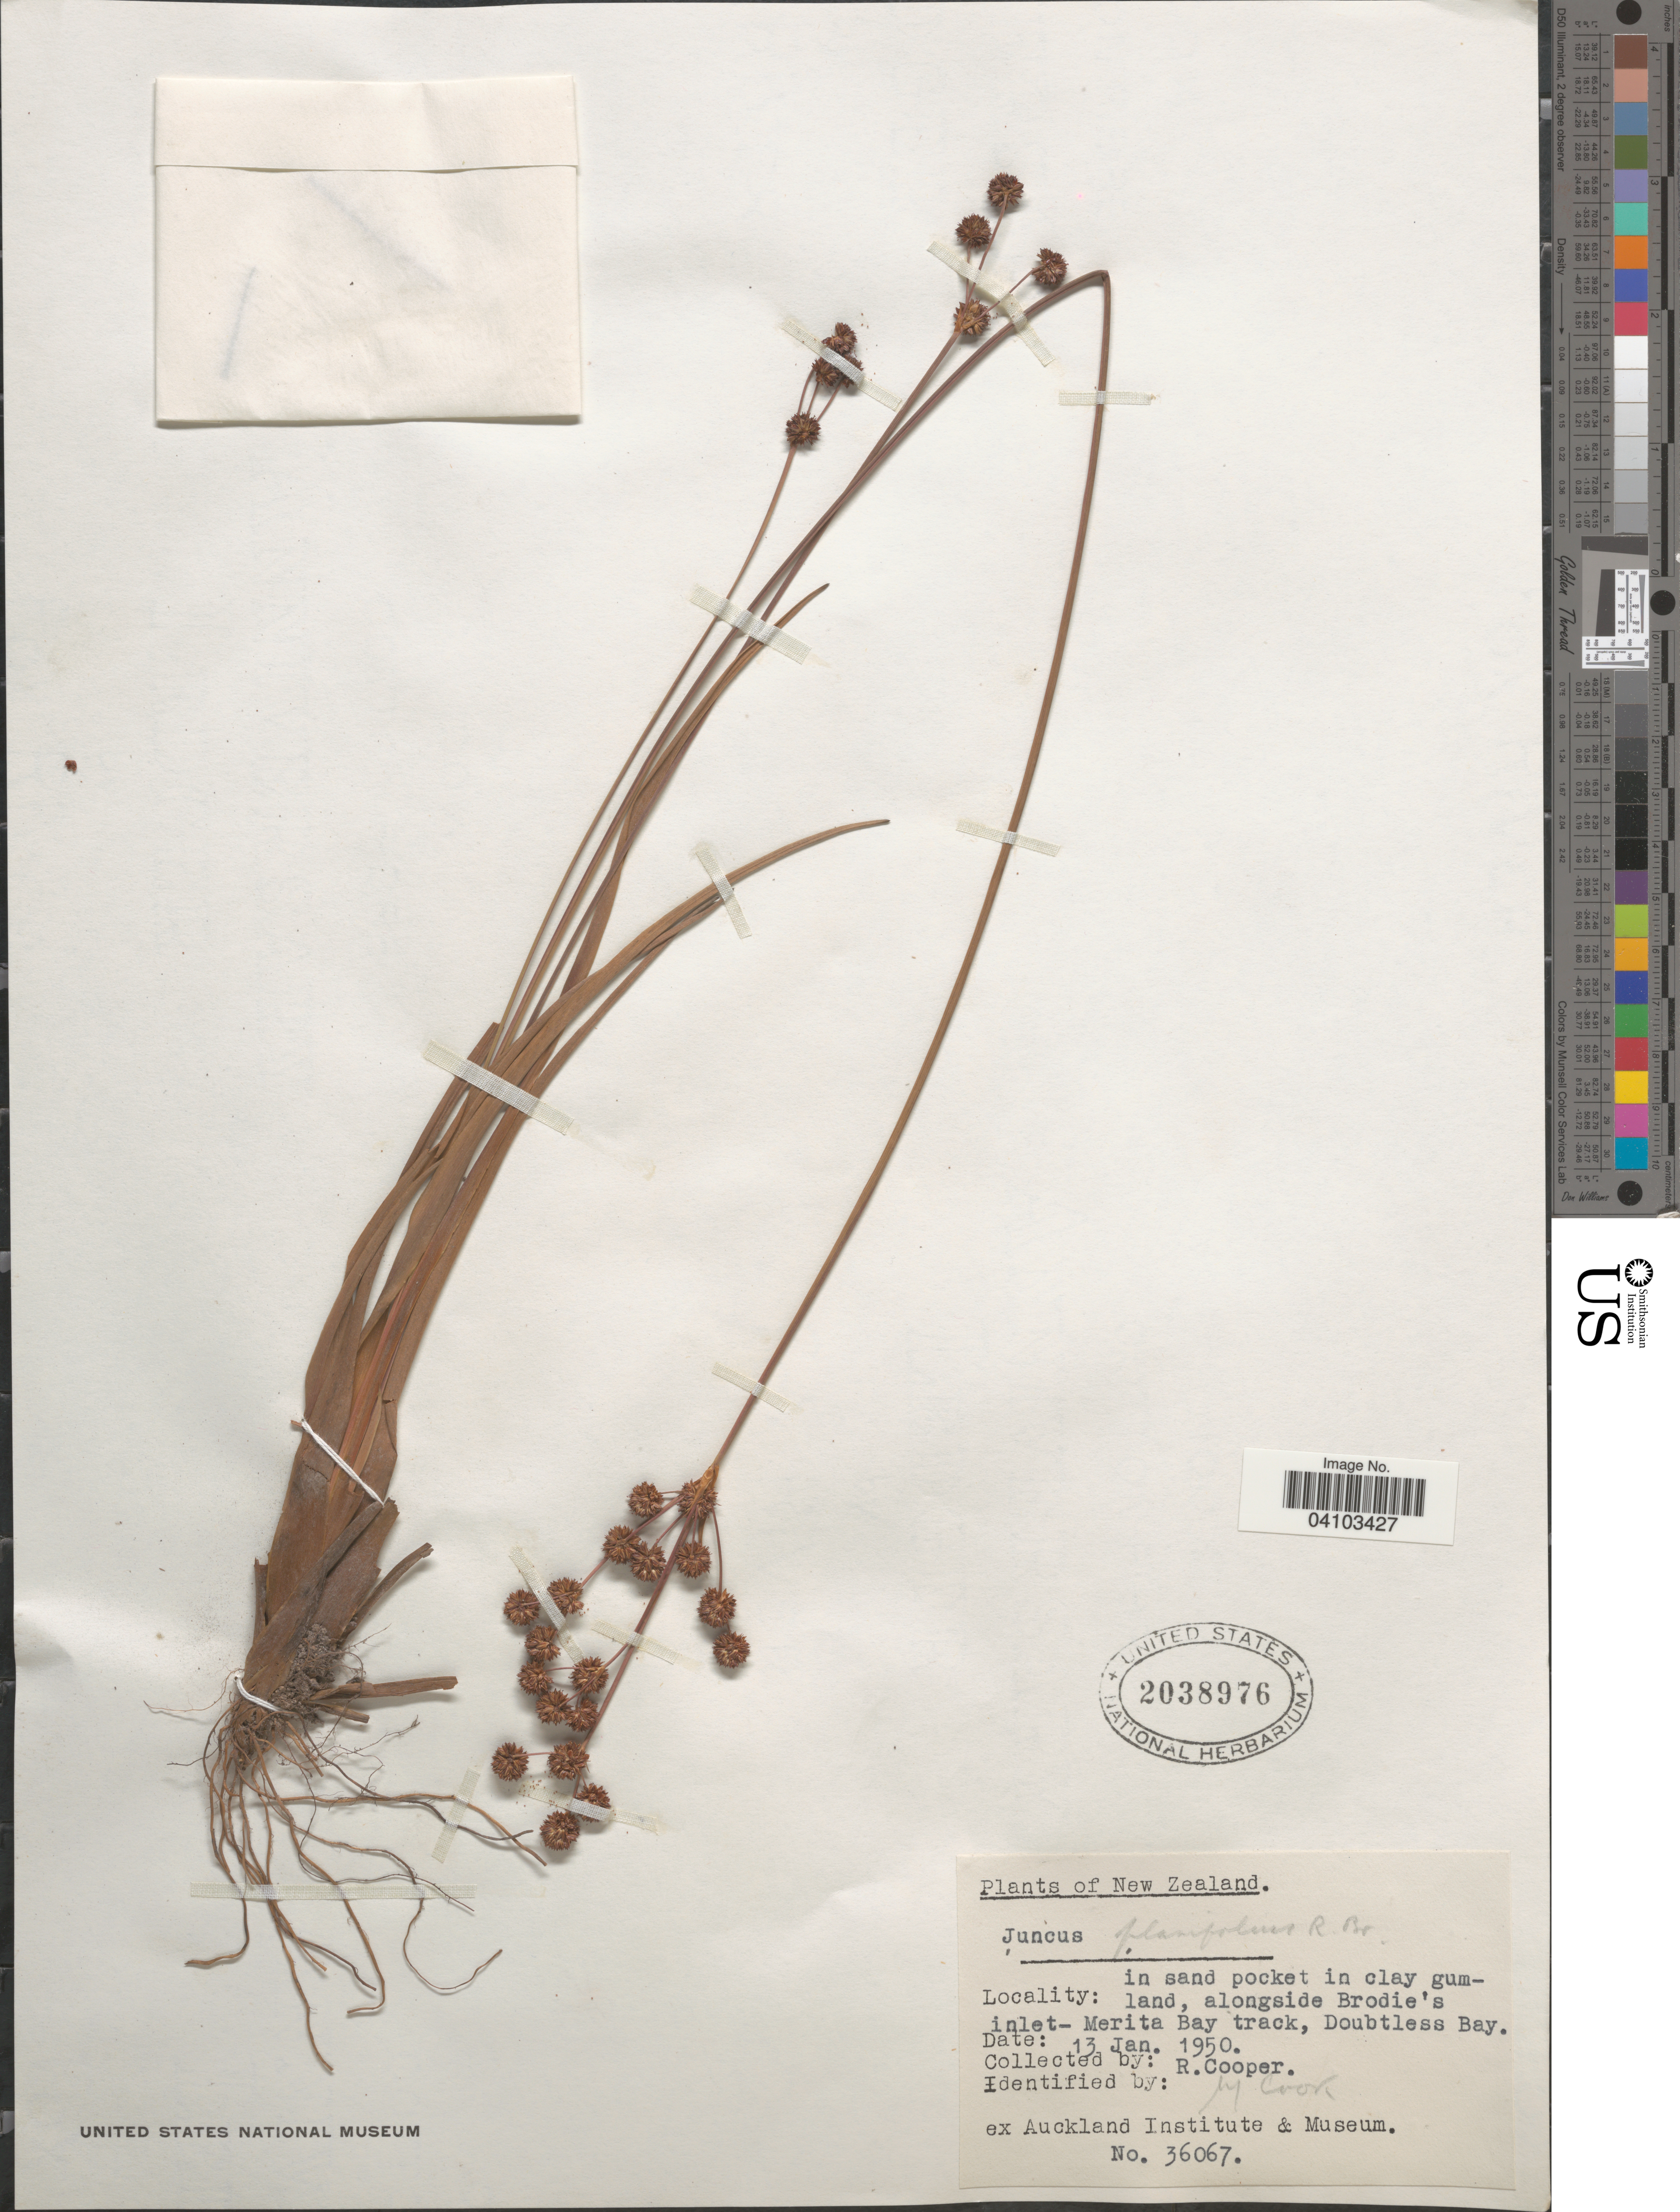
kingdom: Plantae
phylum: Tracheophyta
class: Liliopsida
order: Poales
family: Juncaceae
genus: Juncus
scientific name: Juncus planifolius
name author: R. Br.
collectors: R. Cooper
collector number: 36067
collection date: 1950-01-13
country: New Zealand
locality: Alongside Brodie's inlet- Merita Bay track, Doubtless Bay.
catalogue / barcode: US 2038976